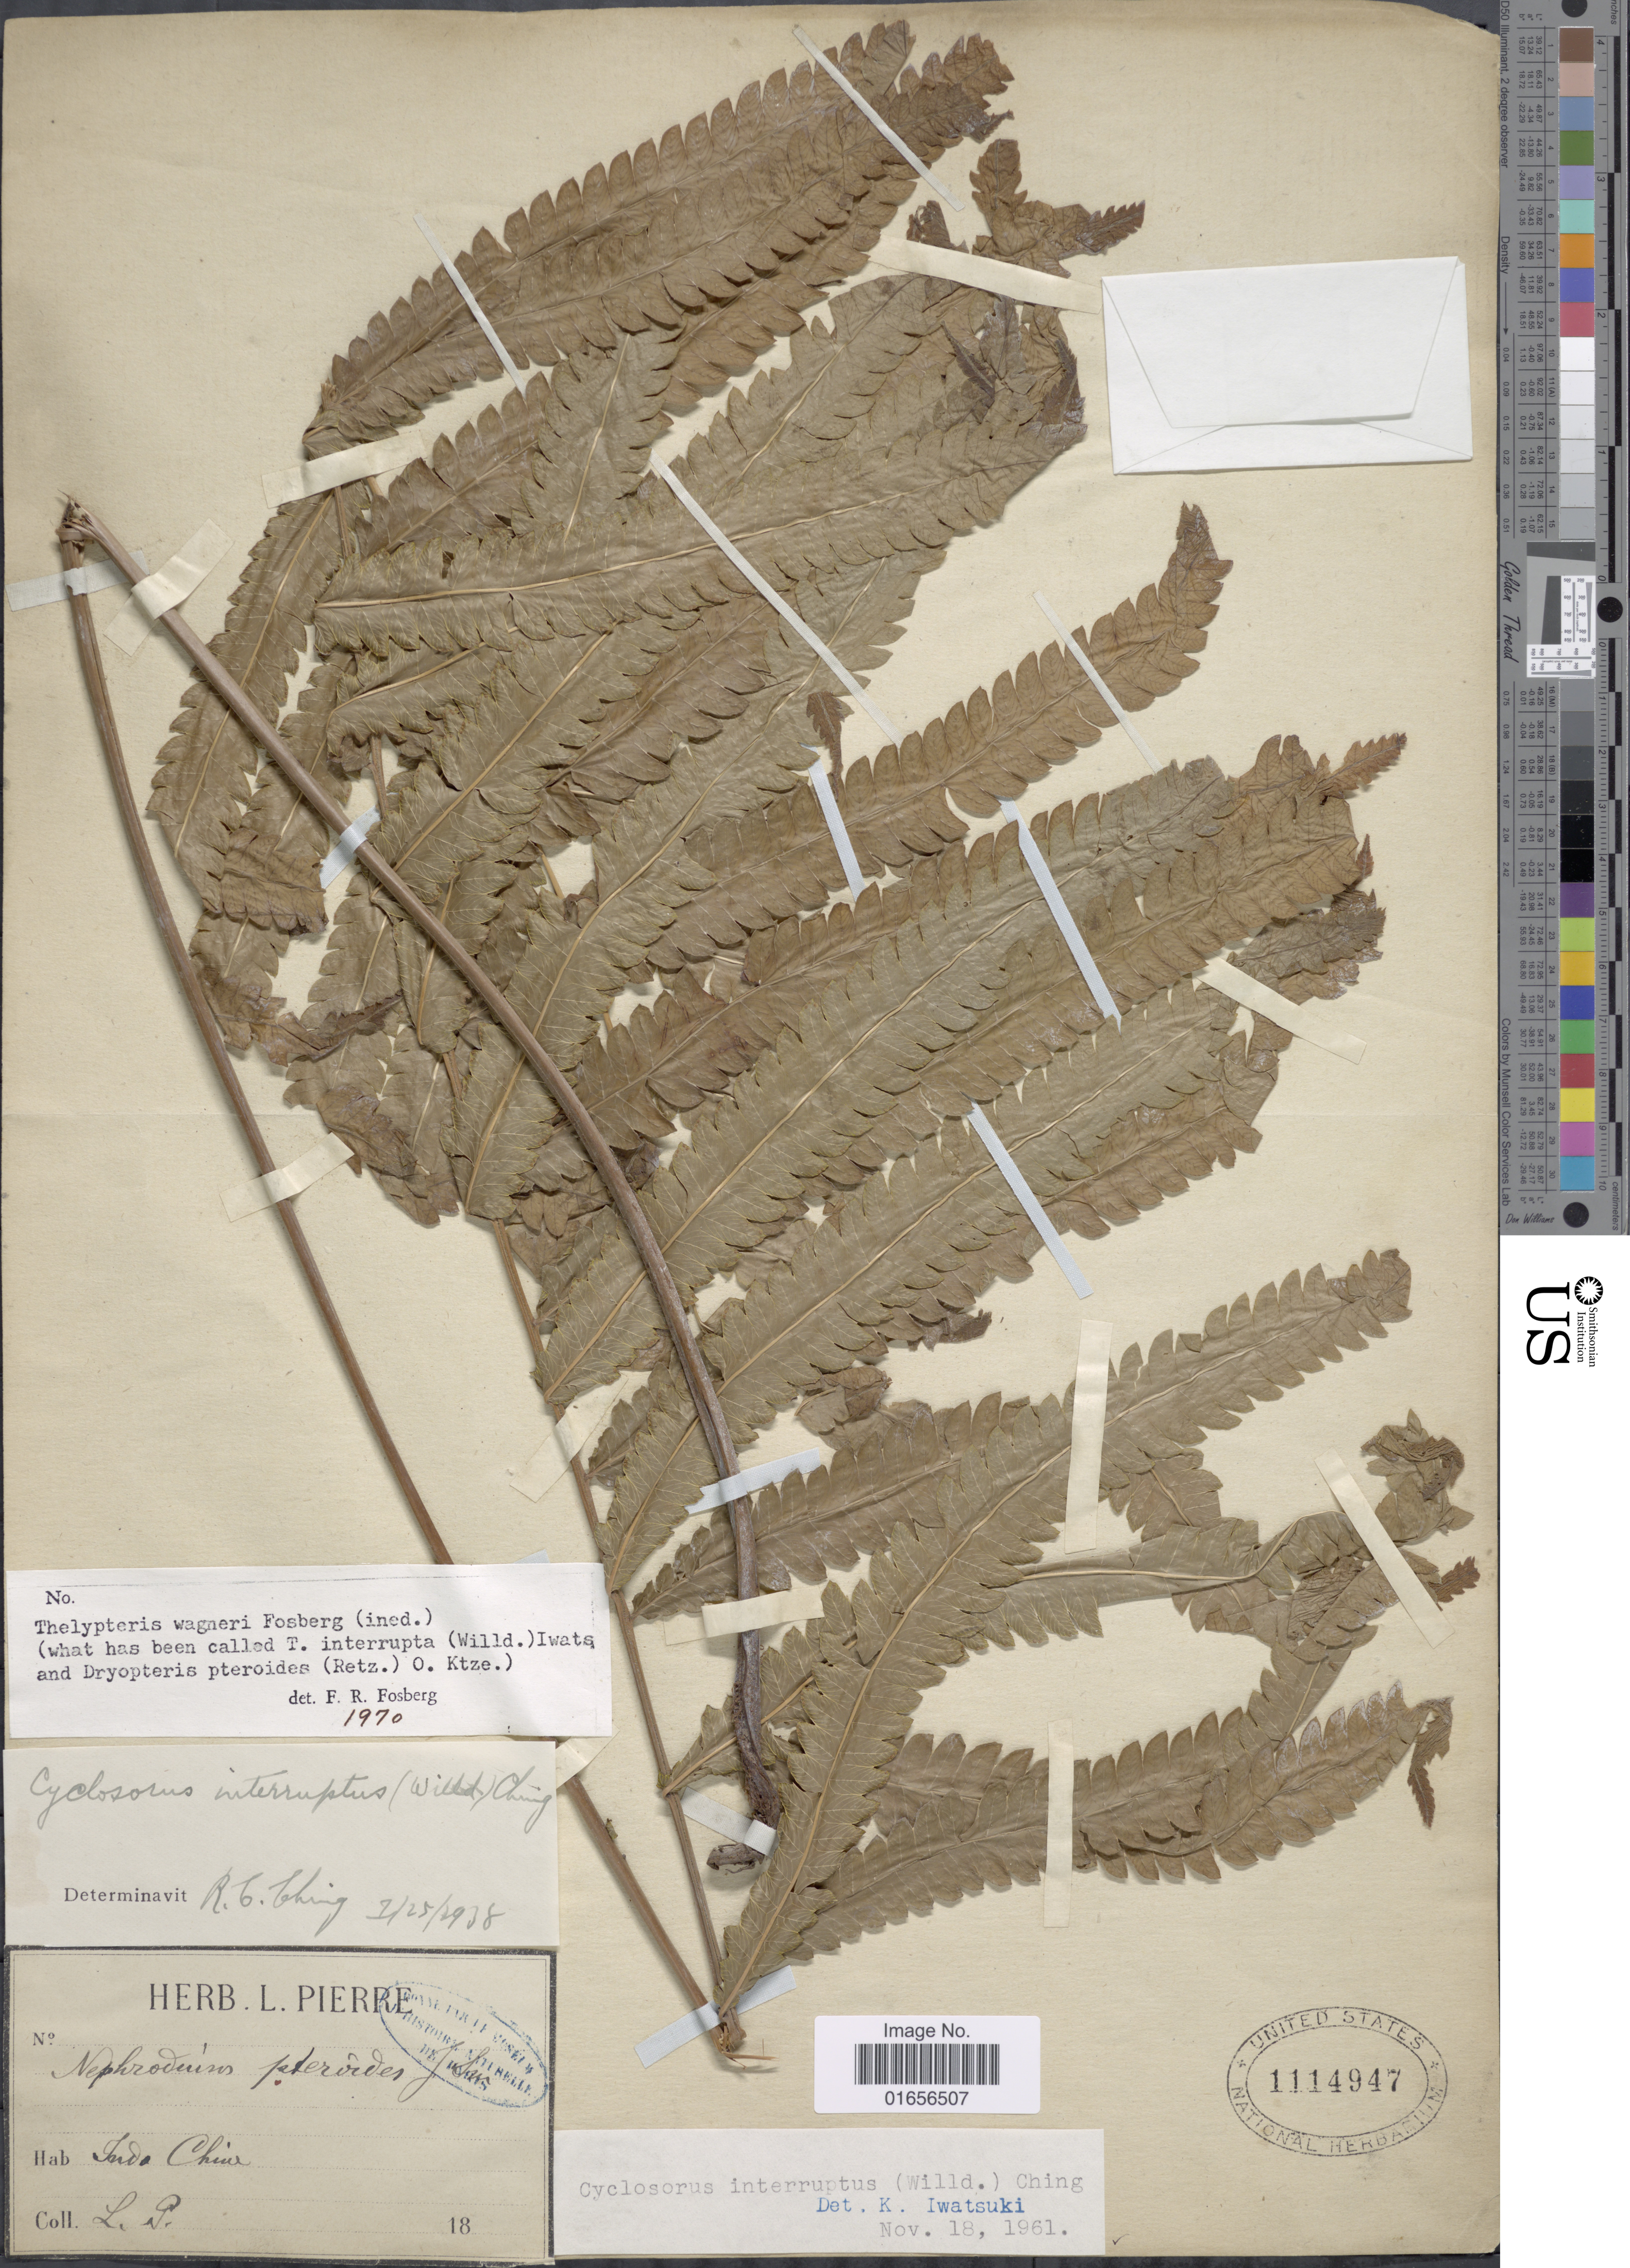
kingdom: Plantae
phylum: Tracheophyta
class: Polypodiopsida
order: Polypodiales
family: Thelypteridaceae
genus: Amphineuron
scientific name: Amphineuron terminans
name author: (J. Sm. ex Hook.) Holttum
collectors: L. Pierre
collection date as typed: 18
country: Vietnam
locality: Indochine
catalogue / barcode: US 1114947